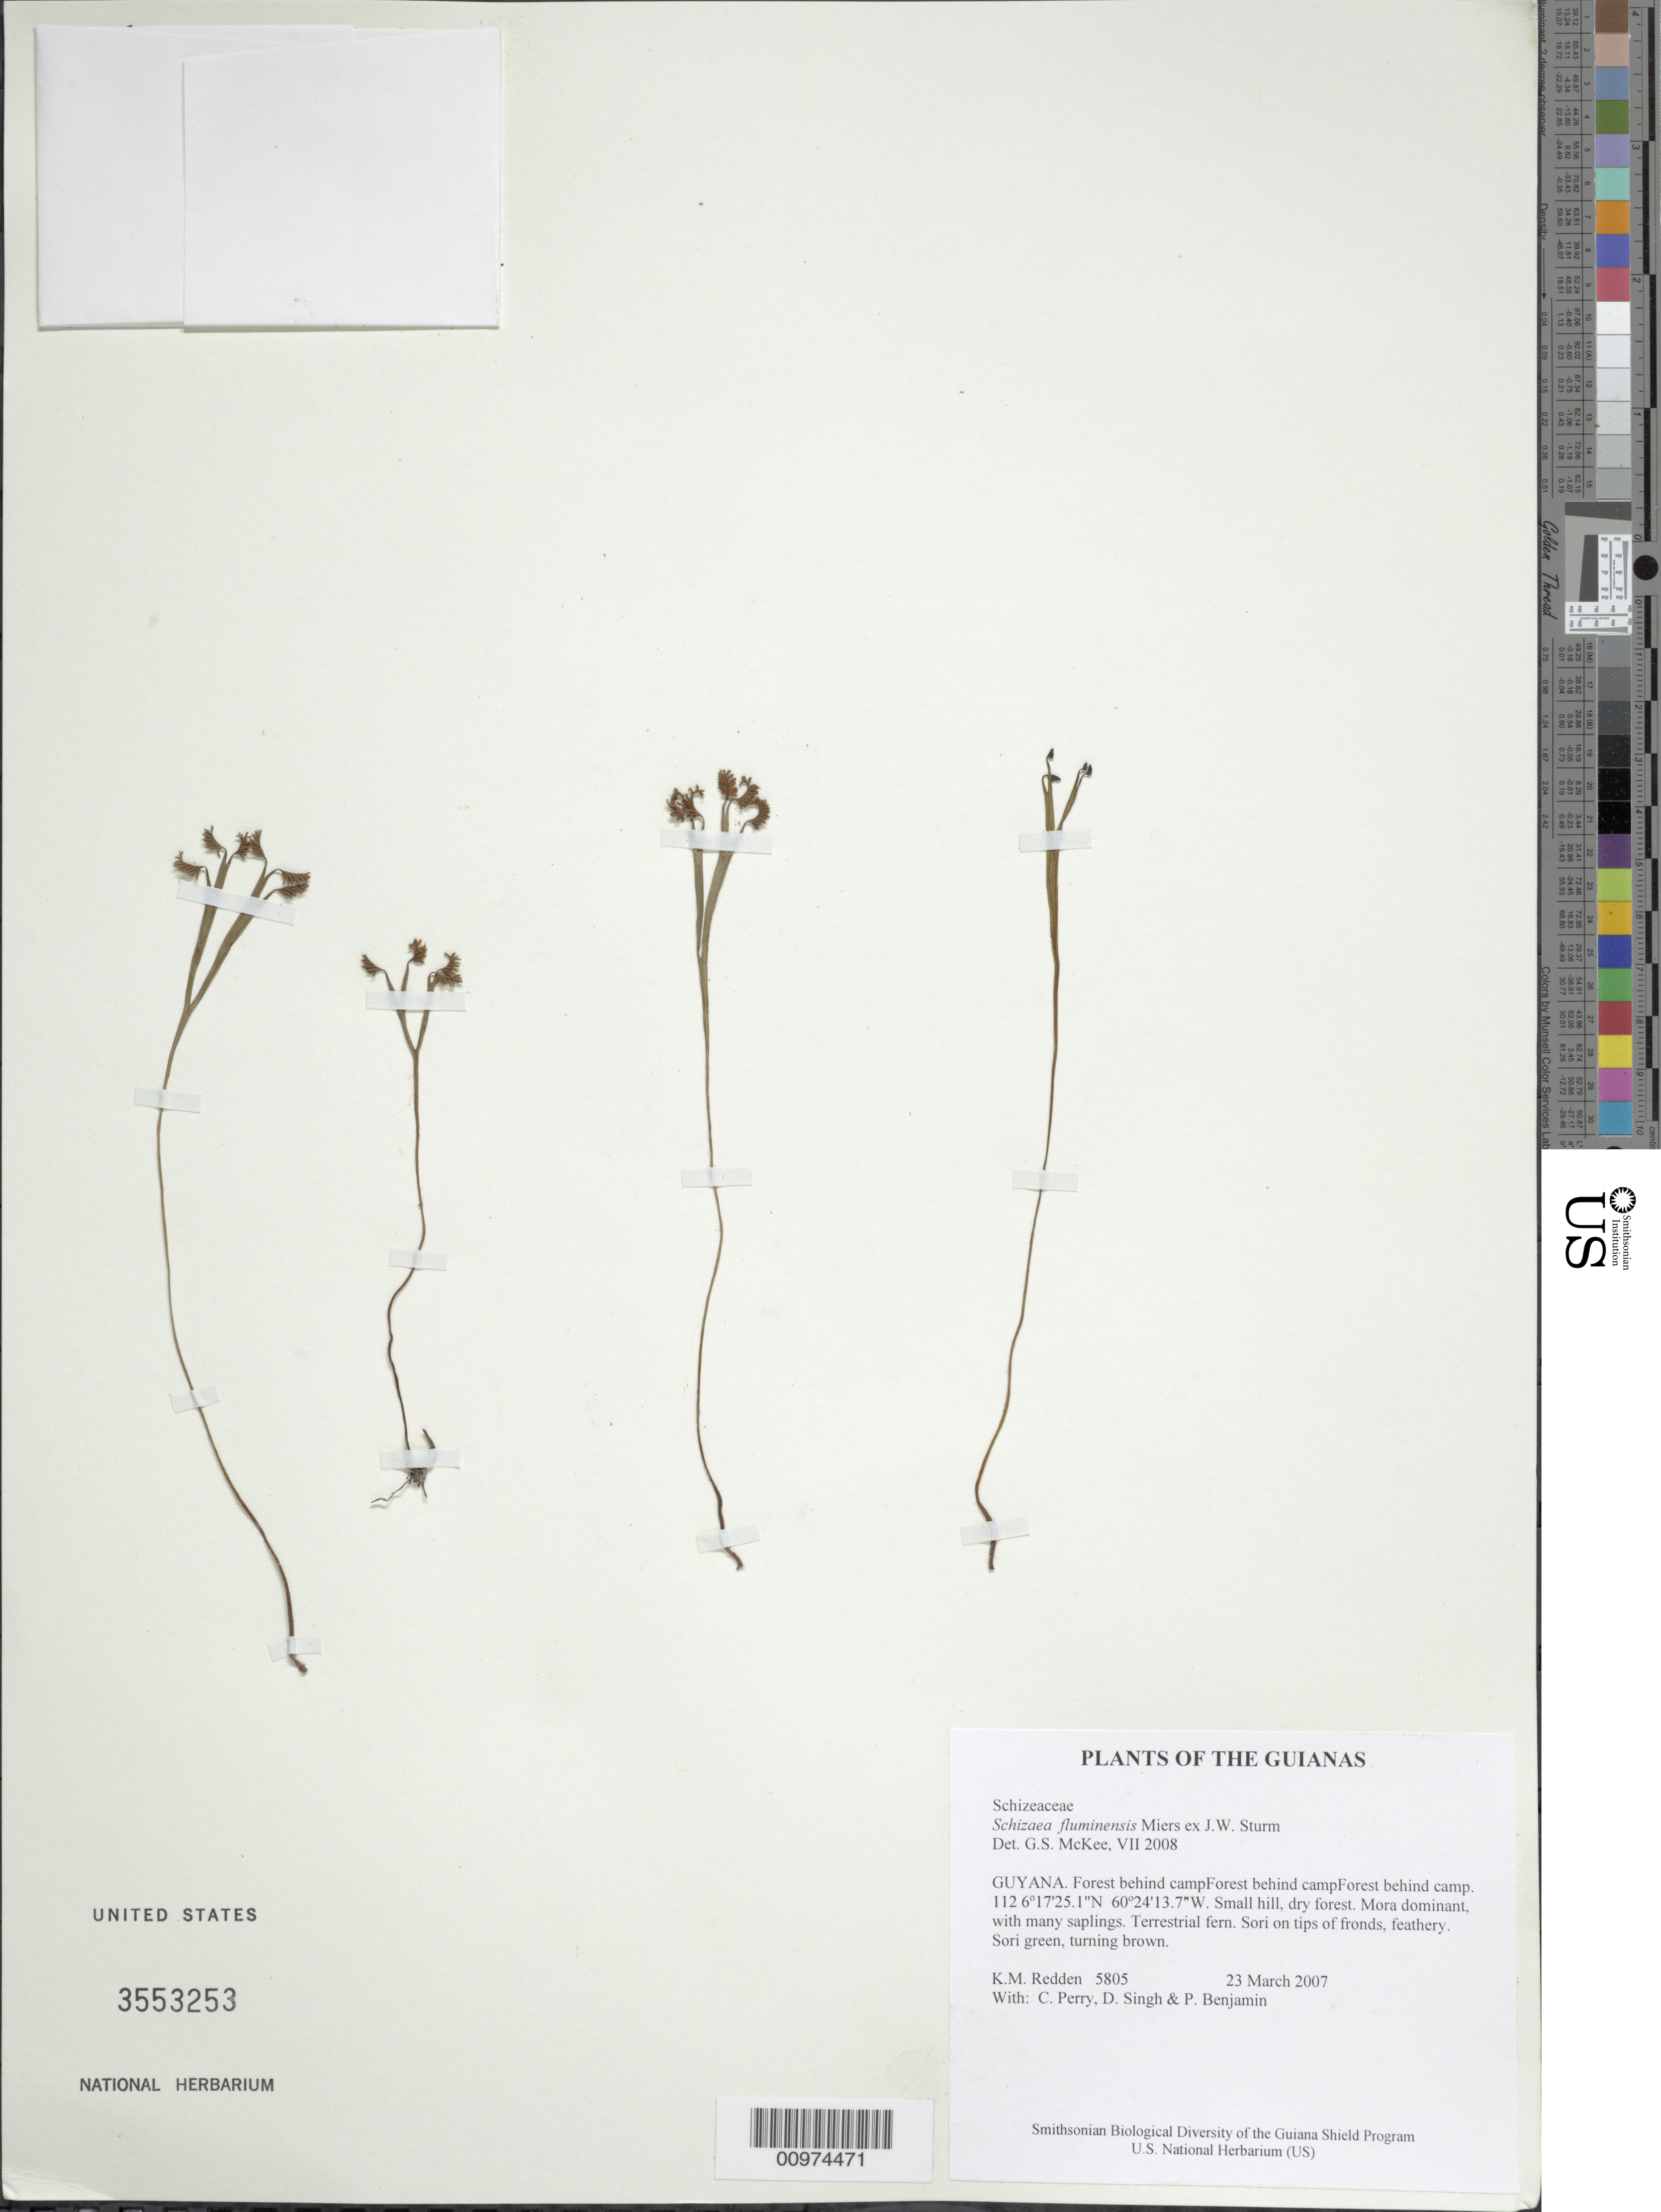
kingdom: Plantae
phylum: Tracheophyta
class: Polypodiopsida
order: Schizaeales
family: Schizaeaceae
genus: Schizaea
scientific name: Schizaea fluminensis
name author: Miers ex J.W. Sturm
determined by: McKee, G. S., (US), NMNH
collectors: K. M. Redden, C. Perry, D. Singh & P. Benjamin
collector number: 5805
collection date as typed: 23 March 2007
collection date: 2007-03-23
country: Guyana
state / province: Cuyuni-Mazaruni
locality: Forest behind camp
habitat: Small hill, dry forest. Mora dominant, with many saplings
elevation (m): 112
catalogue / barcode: US 3553253